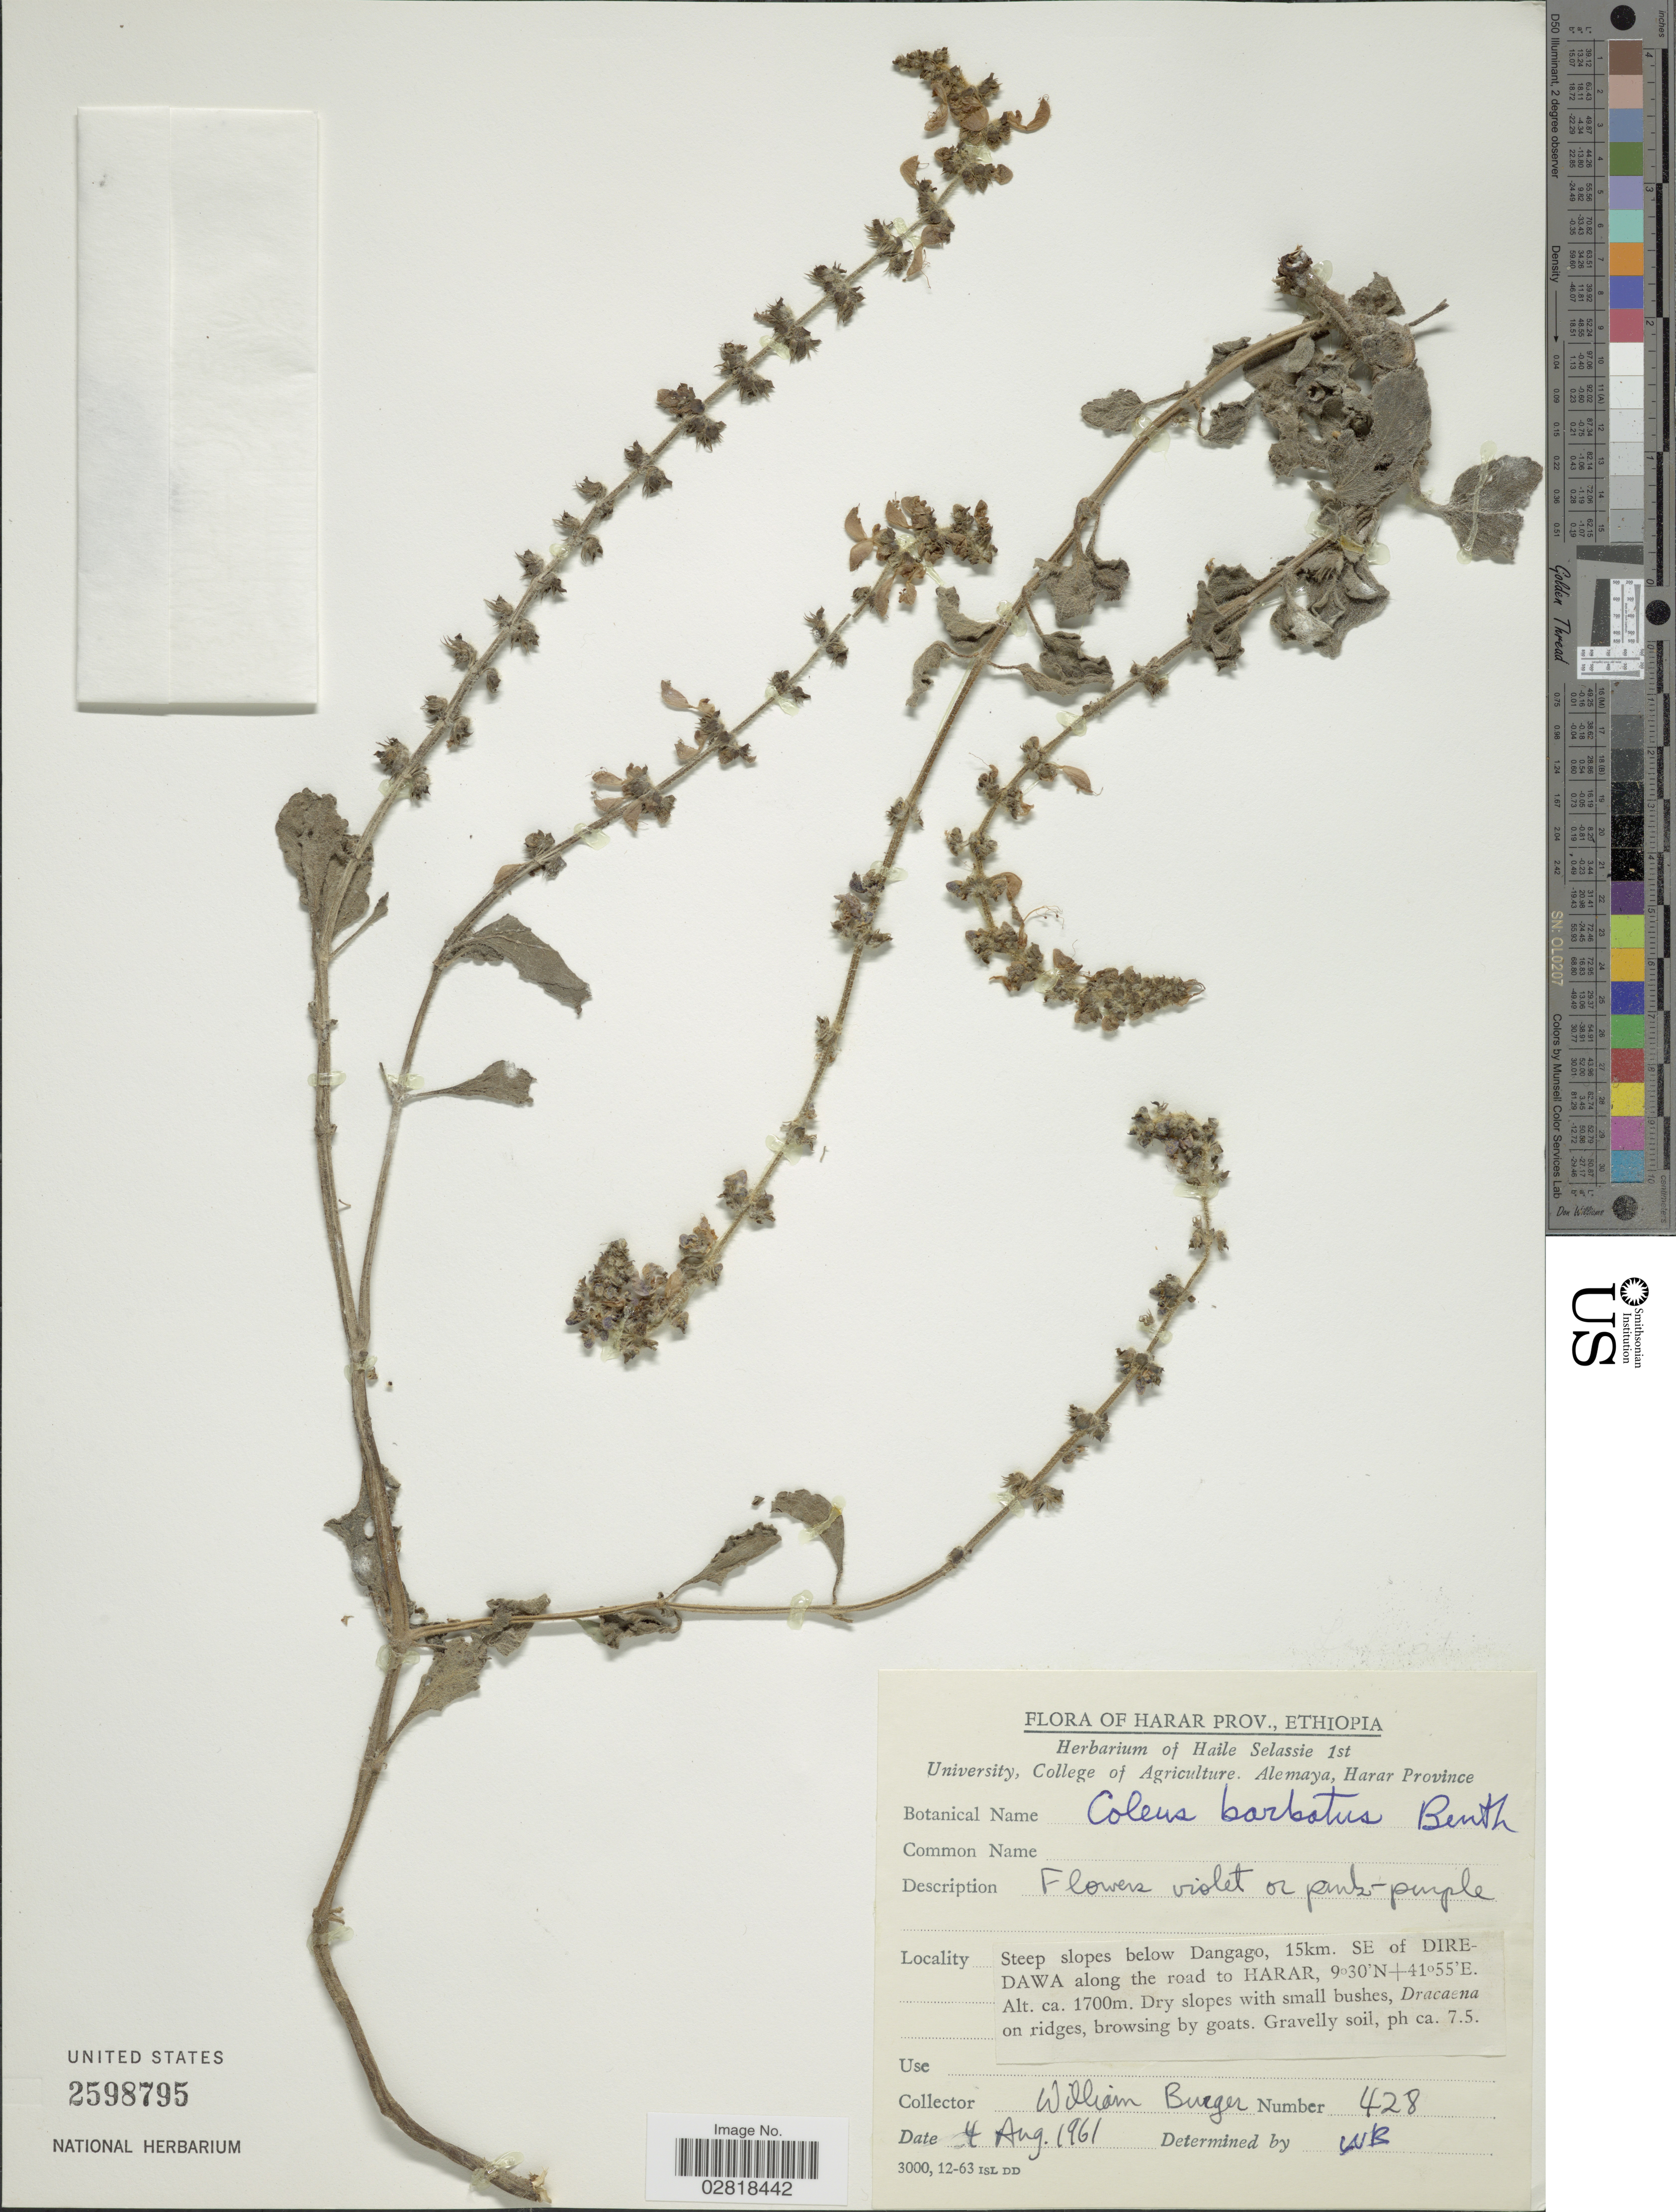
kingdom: Plantae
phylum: Tracheophyta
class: Magnoliopsida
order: Lamiales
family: Lamiaceae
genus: Plectranthus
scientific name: Plectranthus barbatus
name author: Andrews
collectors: W. Burger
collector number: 428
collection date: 1961-08-04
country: Ethiopia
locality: Harar Prov. Steep slopes below Dangano, 15km. SE of Dire-dawa along the road to Harar.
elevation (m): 1700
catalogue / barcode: US 2598795